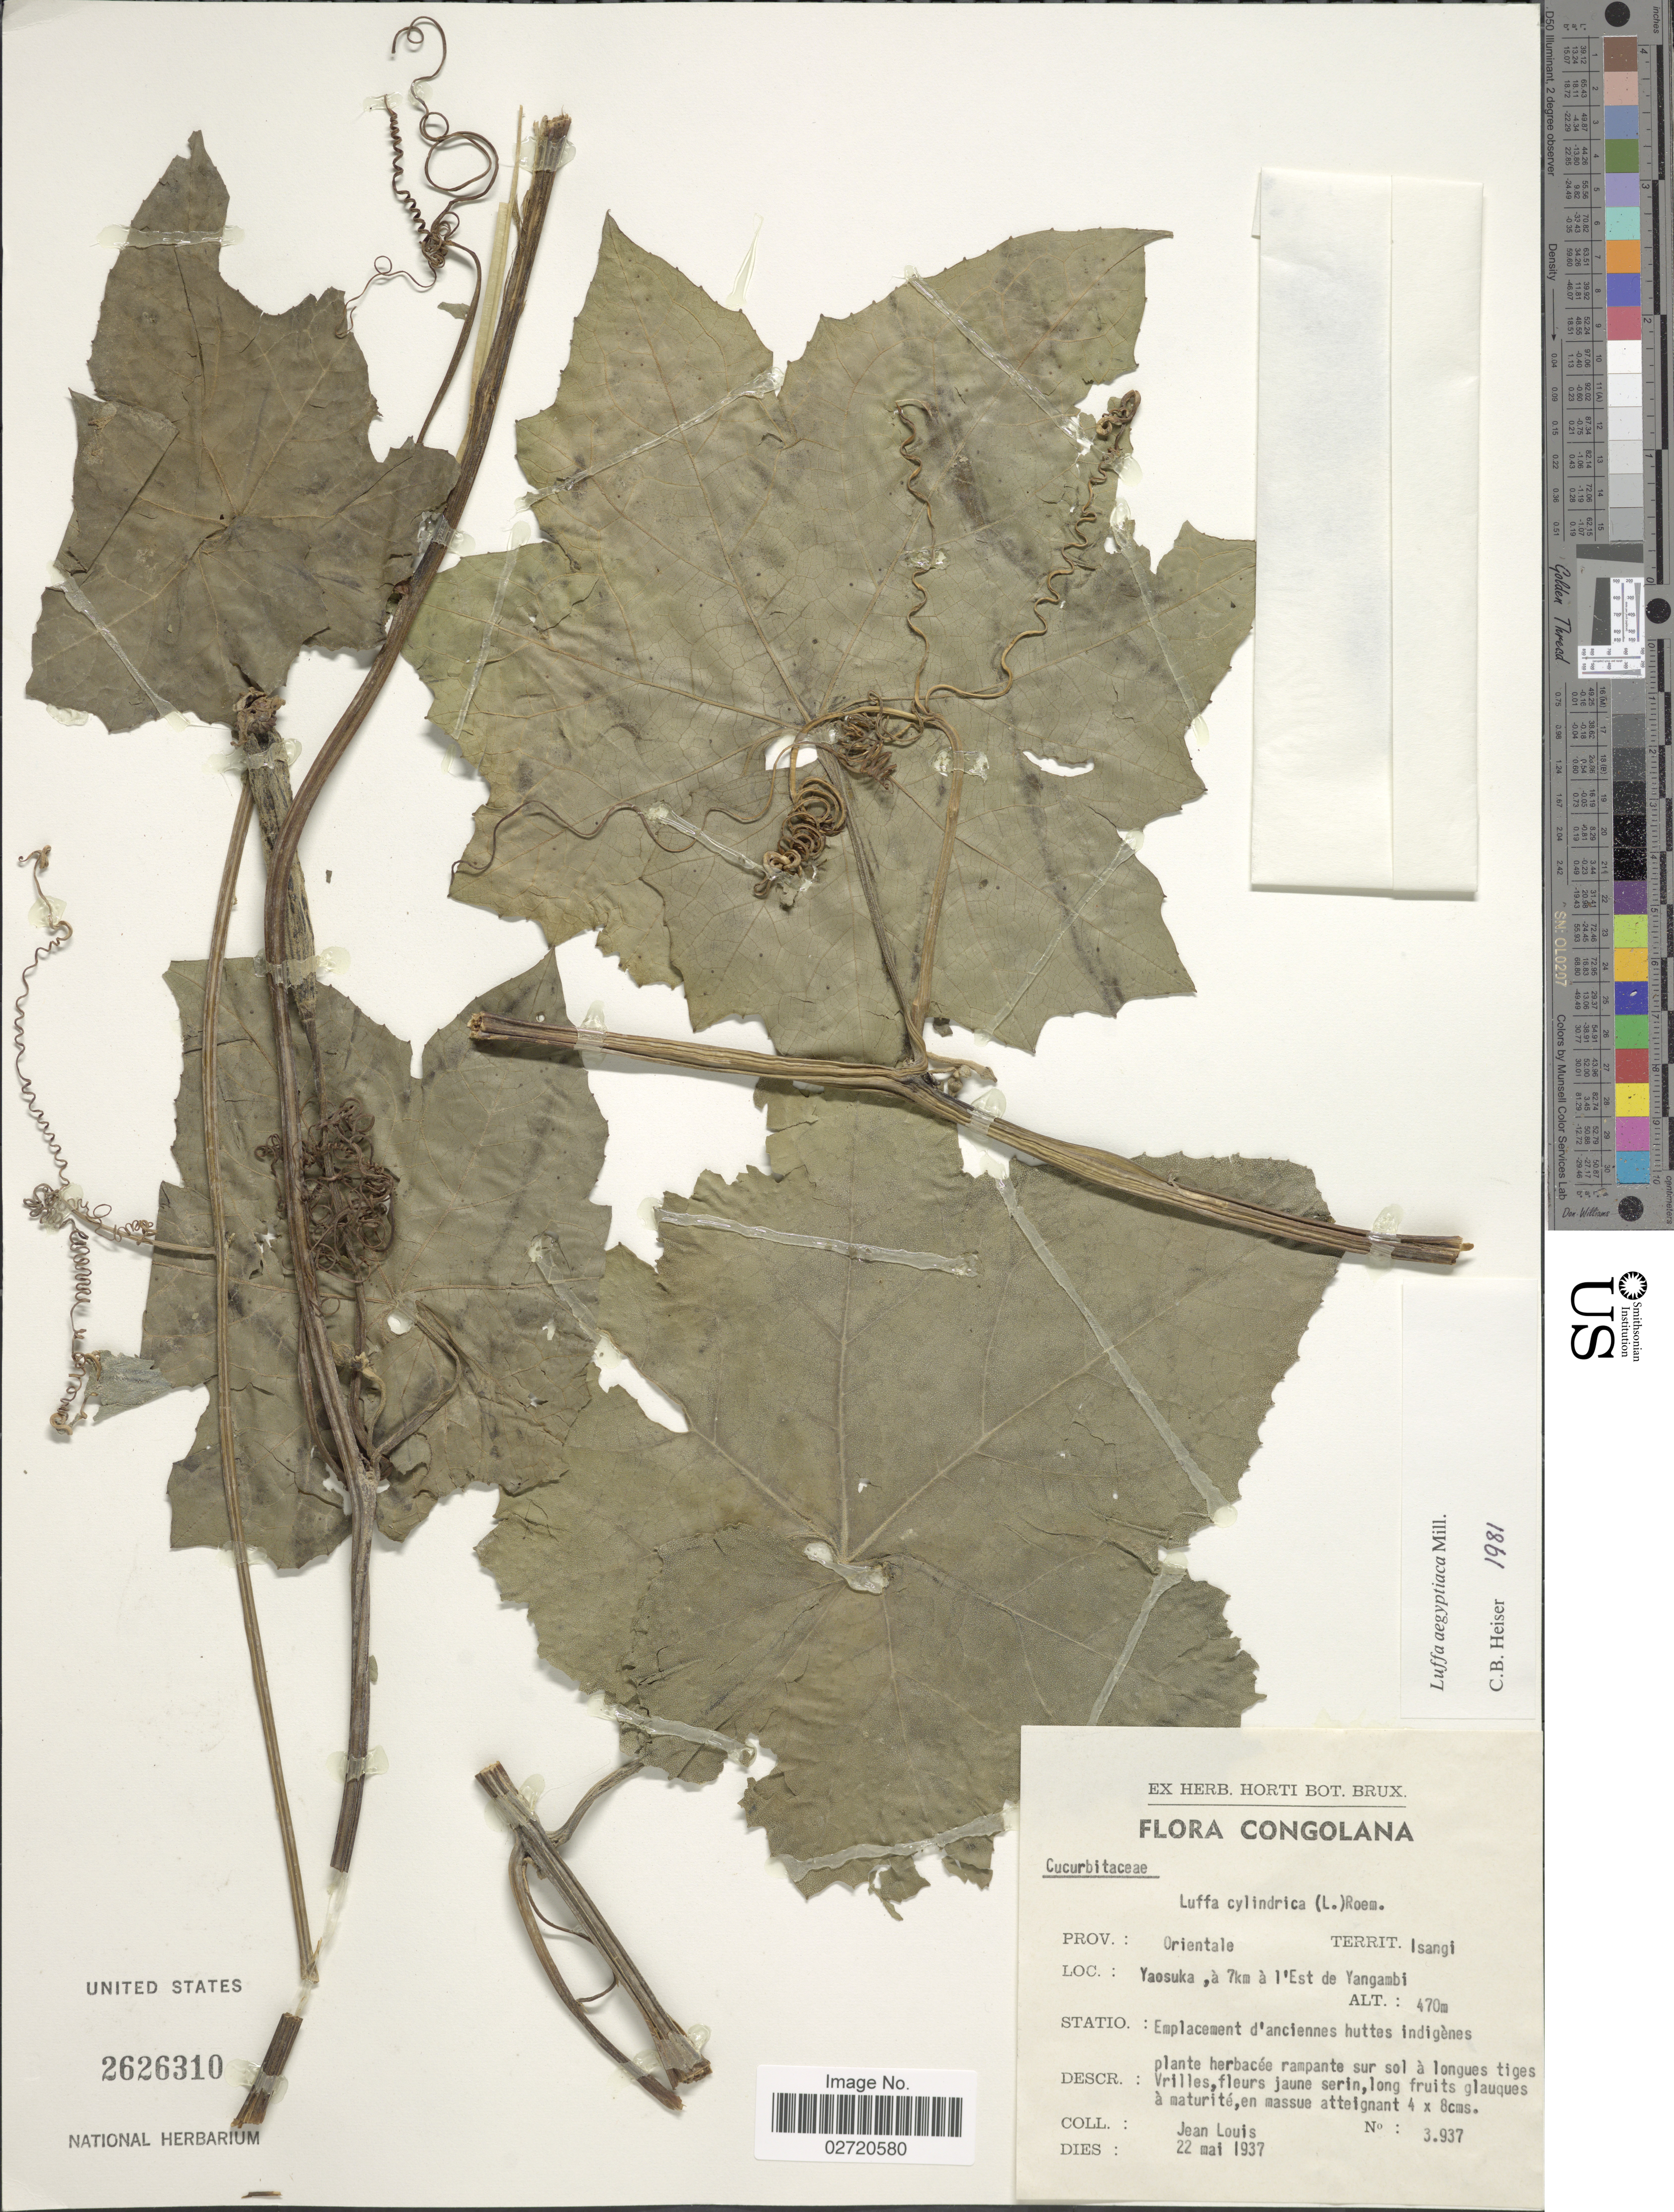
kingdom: Plantae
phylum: Tracheophyta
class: Magnoliopsida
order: Cucurbitales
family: Cucurbitaceae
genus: Luffa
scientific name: Luffa aegyptiaca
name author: Mill.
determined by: Heiser, C. B.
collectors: J. Louis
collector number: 3937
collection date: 1937-05-22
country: Congo, Democratic Republic of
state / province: Tshopo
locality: Congolana. Prov.: Orientale, Territ. Isangi. Yaosuka, a 7 km a l'Est de Yangambi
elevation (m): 470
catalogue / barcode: US 2626310